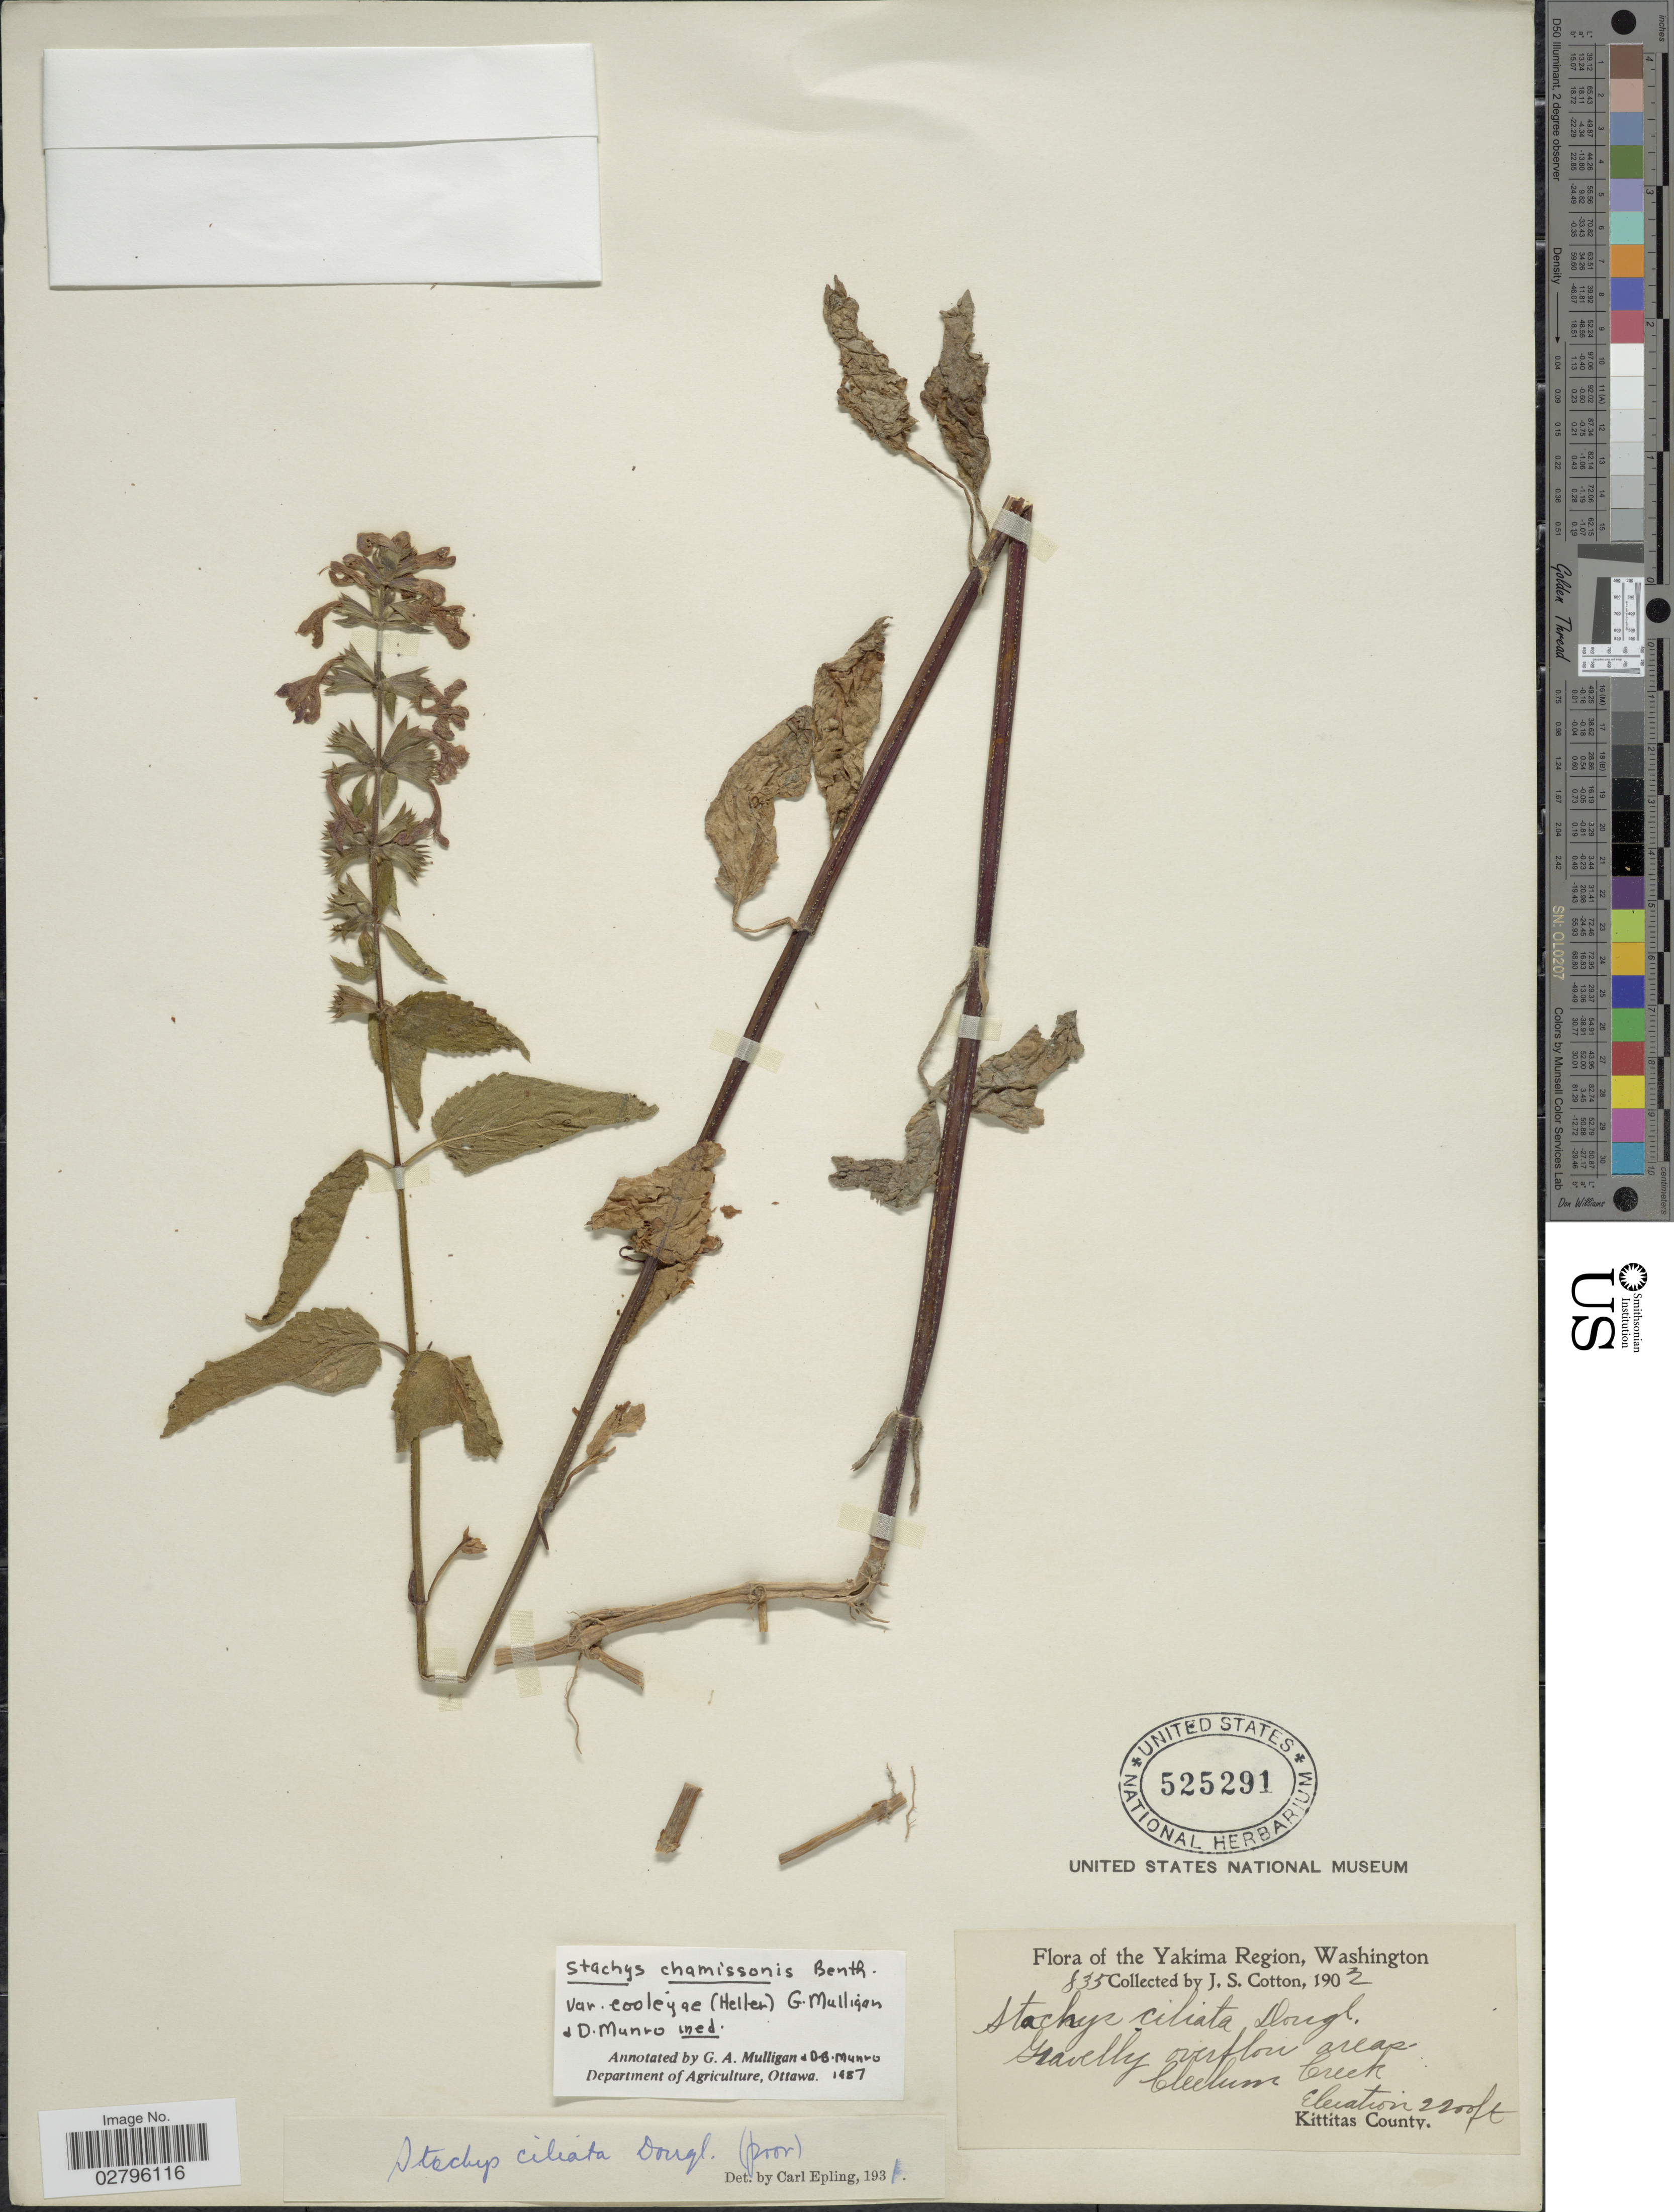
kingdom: Plantae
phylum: Tracheophyta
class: Magnoliopsida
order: Lamiales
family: Lamiaceae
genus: Stachys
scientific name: Stachys chamissonis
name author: Benth.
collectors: J. S. Cotton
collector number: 835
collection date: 1902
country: United States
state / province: Washington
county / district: Kittitas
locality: Yakima Region Cleelum Creek, Kittitas County.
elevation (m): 671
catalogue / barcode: US 525291